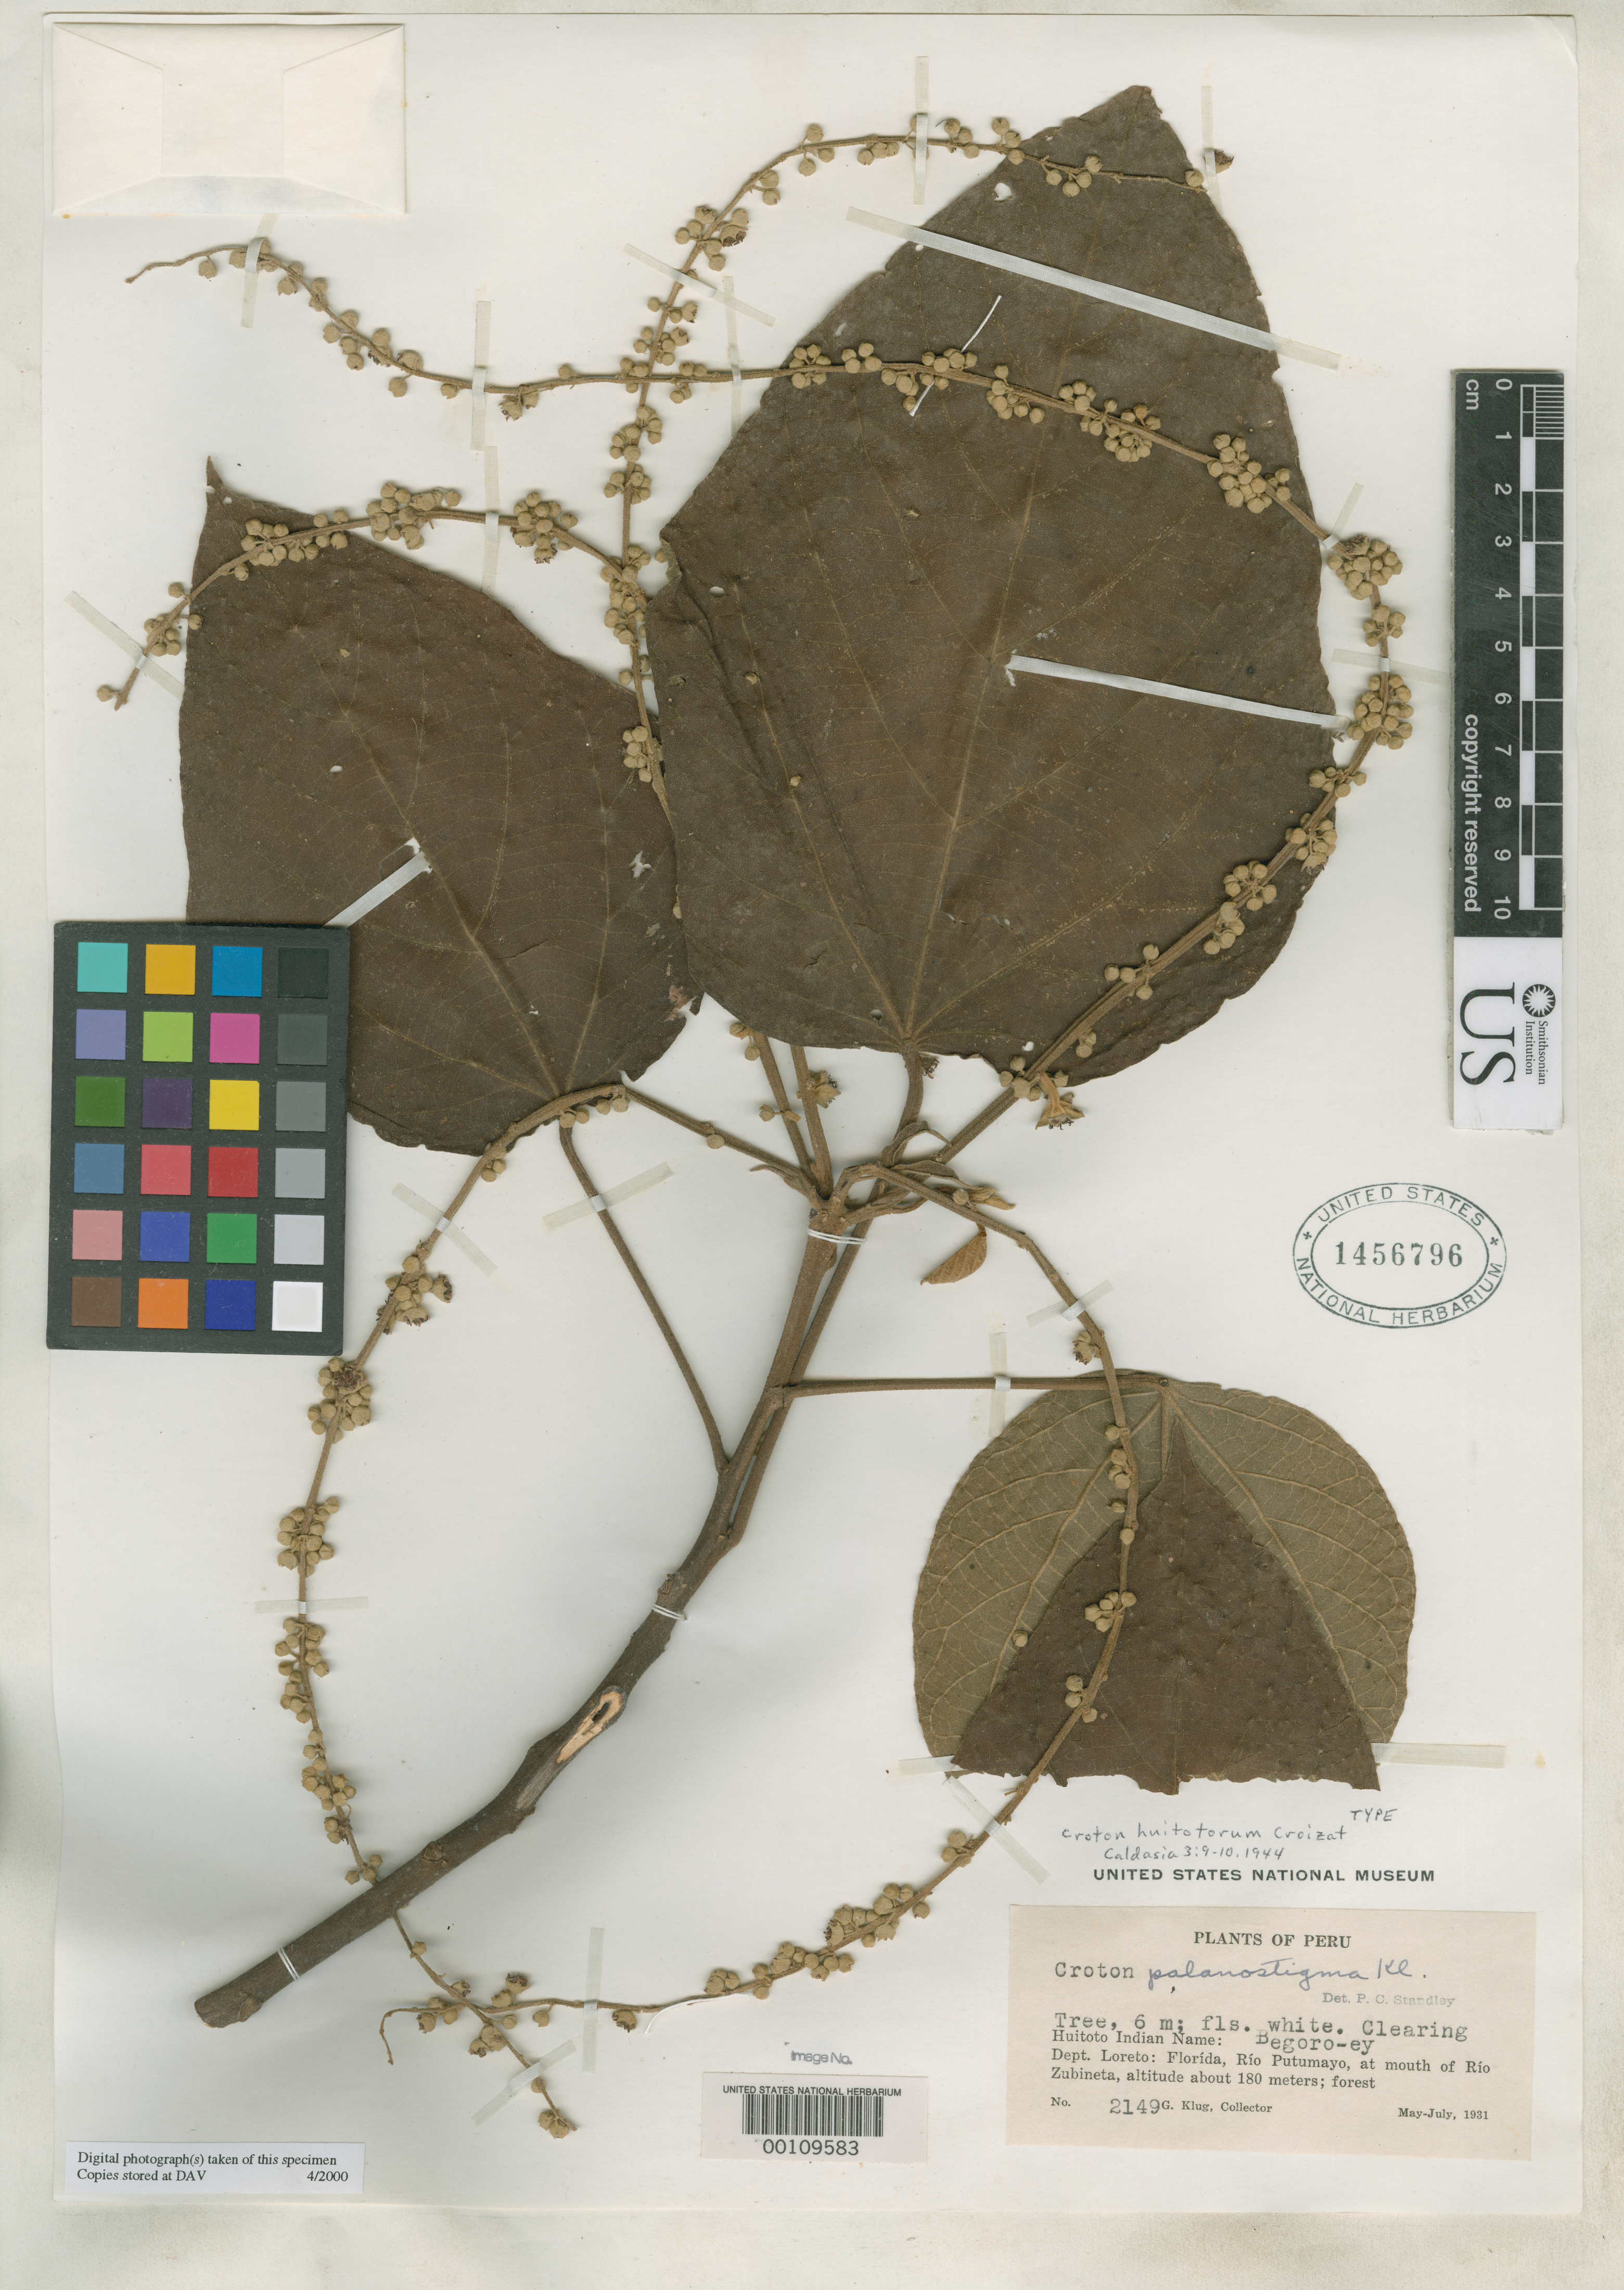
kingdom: Plantae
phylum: Tracheophyta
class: Magnoliopsida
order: Malpighiales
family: Euphorbiaceae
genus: Croton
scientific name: Croton huitotorum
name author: Croizat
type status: Isotype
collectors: G. Klug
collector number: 2149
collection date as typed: May 1931 to -- Jul 1931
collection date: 1931-05/1931-07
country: Peru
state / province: Loreto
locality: Florida, Rio Putumayo, mouth of Rio Zubineta.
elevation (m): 180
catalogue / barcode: US 1456796